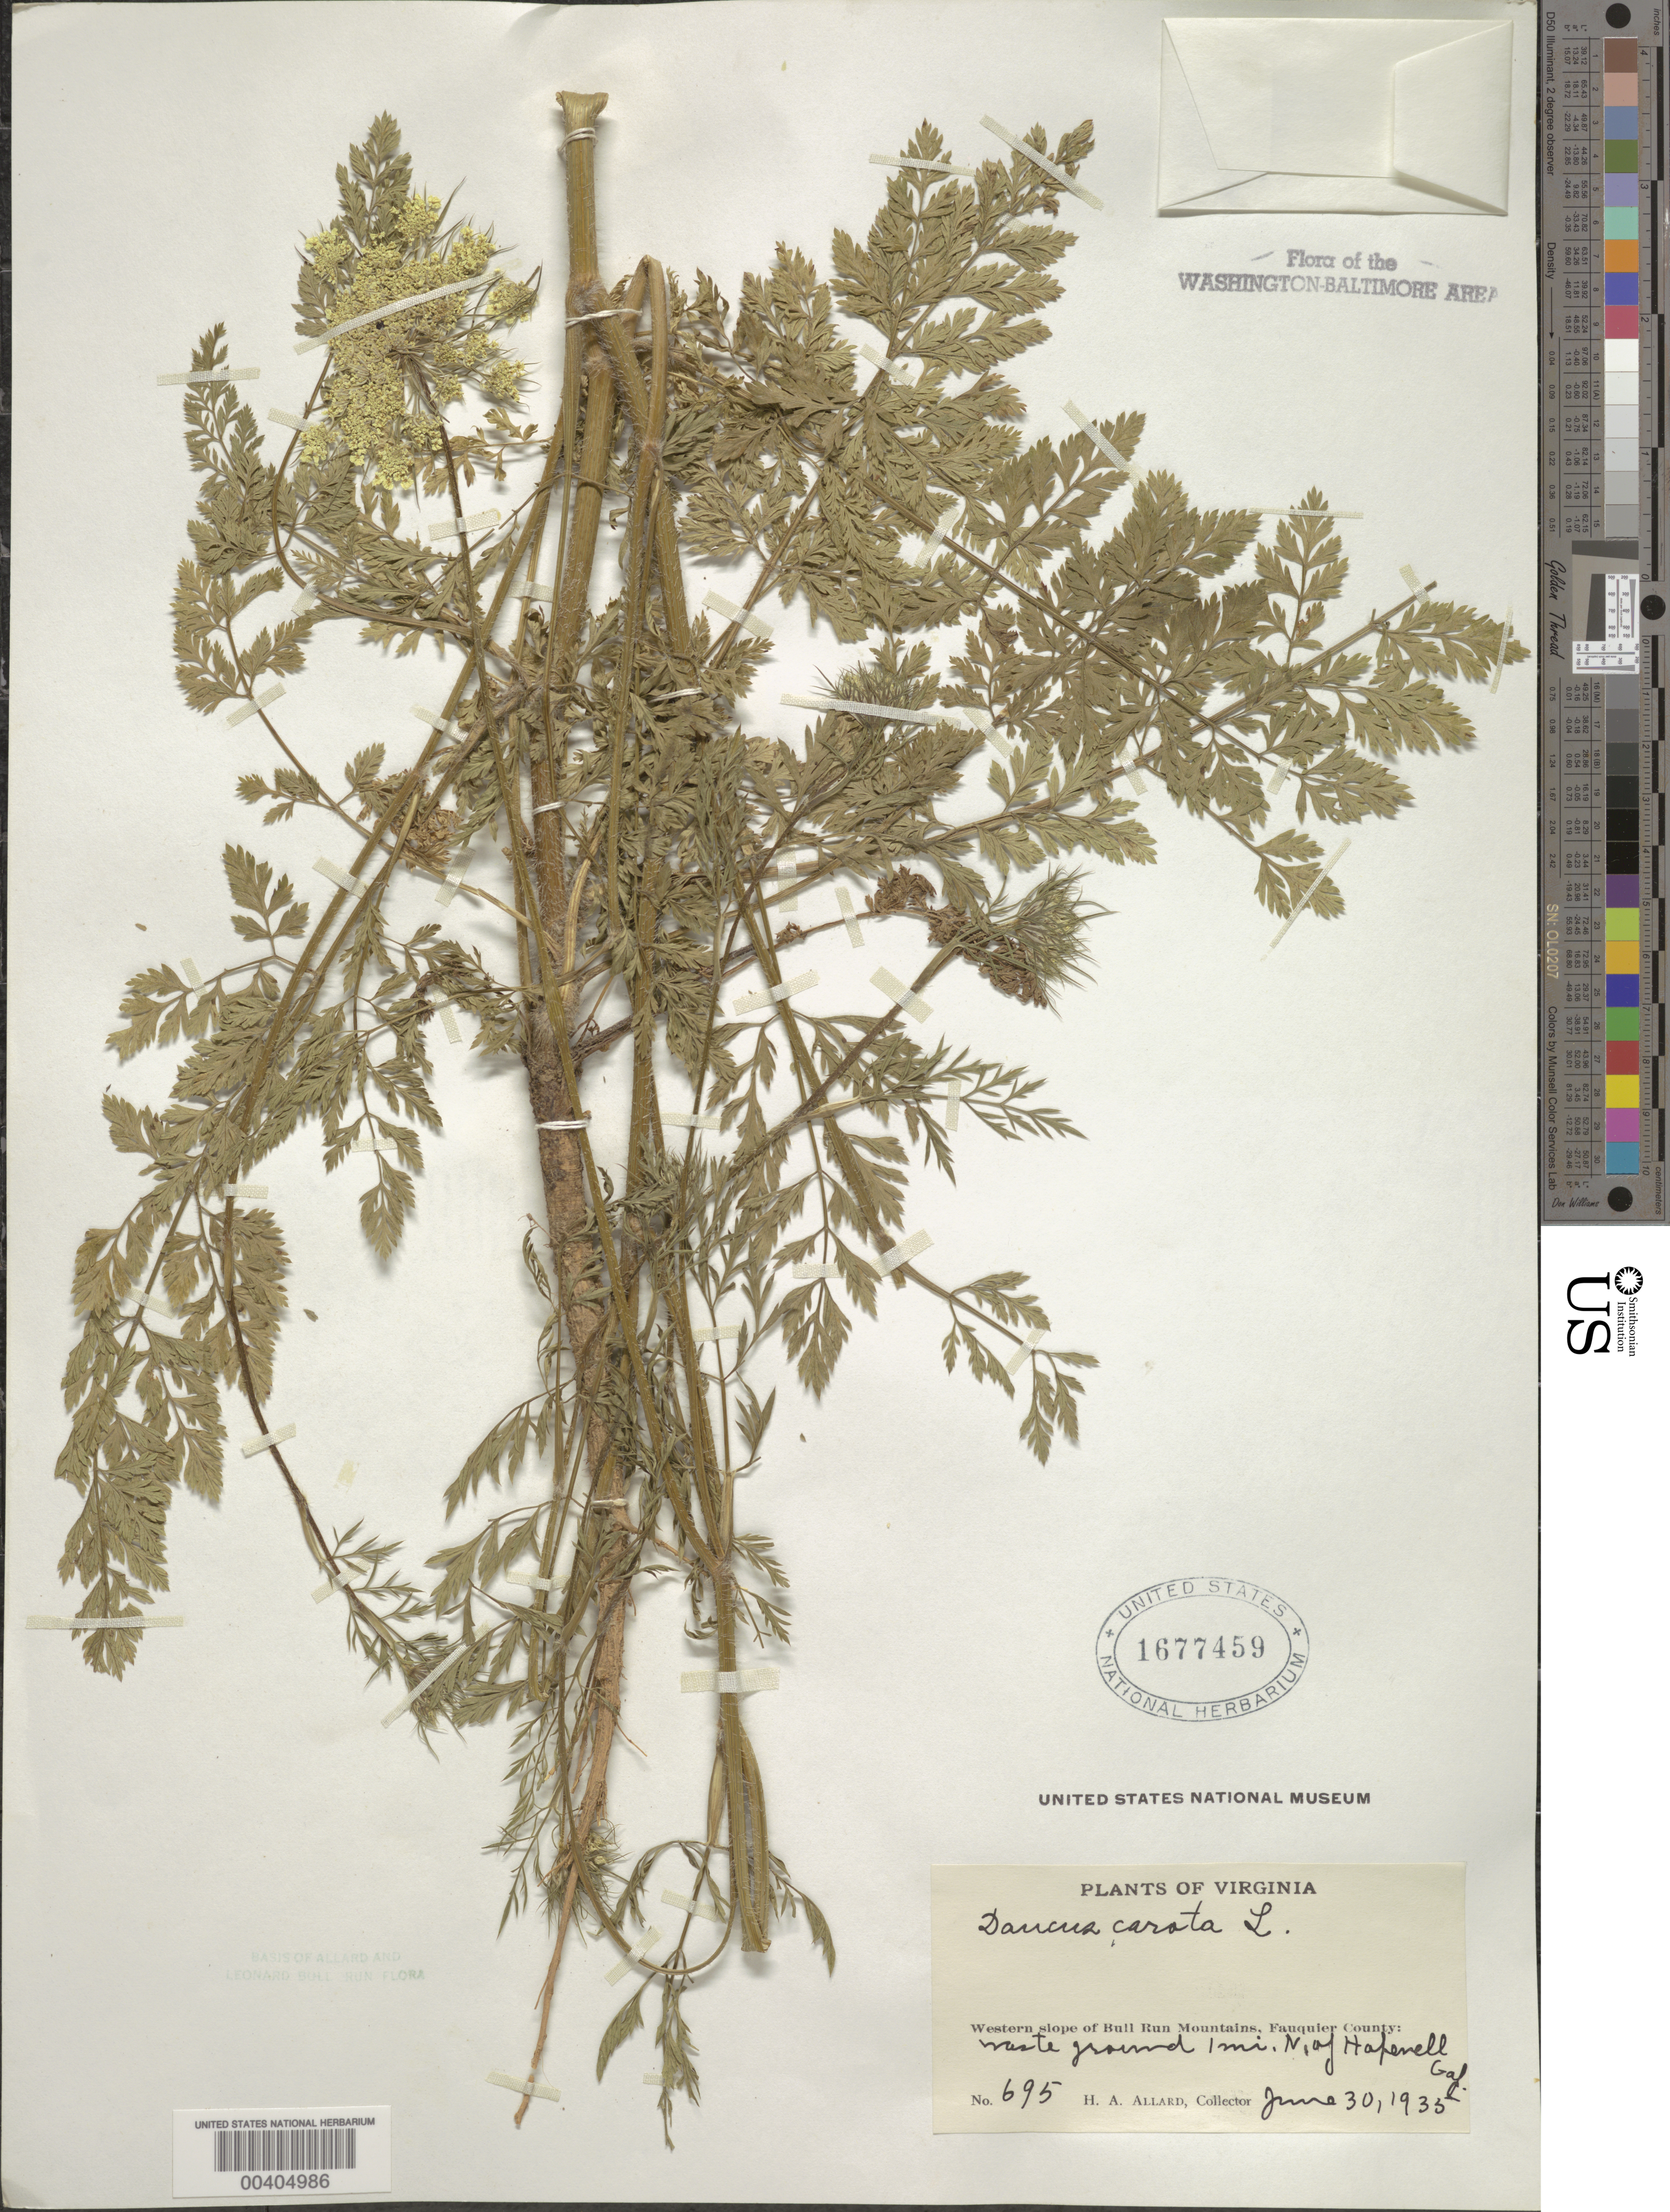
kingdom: Plantae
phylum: Tracheophyta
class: Magnoliopsida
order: Apiales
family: Apiaceae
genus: Daucus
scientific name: Daucus carota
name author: L.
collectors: H. A. Allard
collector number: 695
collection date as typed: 30 Jun 1933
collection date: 1933-06-30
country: United States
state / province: Virginia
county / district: Fauquier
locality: North of Hopewell Gap western slope of Bull Run Mts.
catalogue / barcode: US 1677459